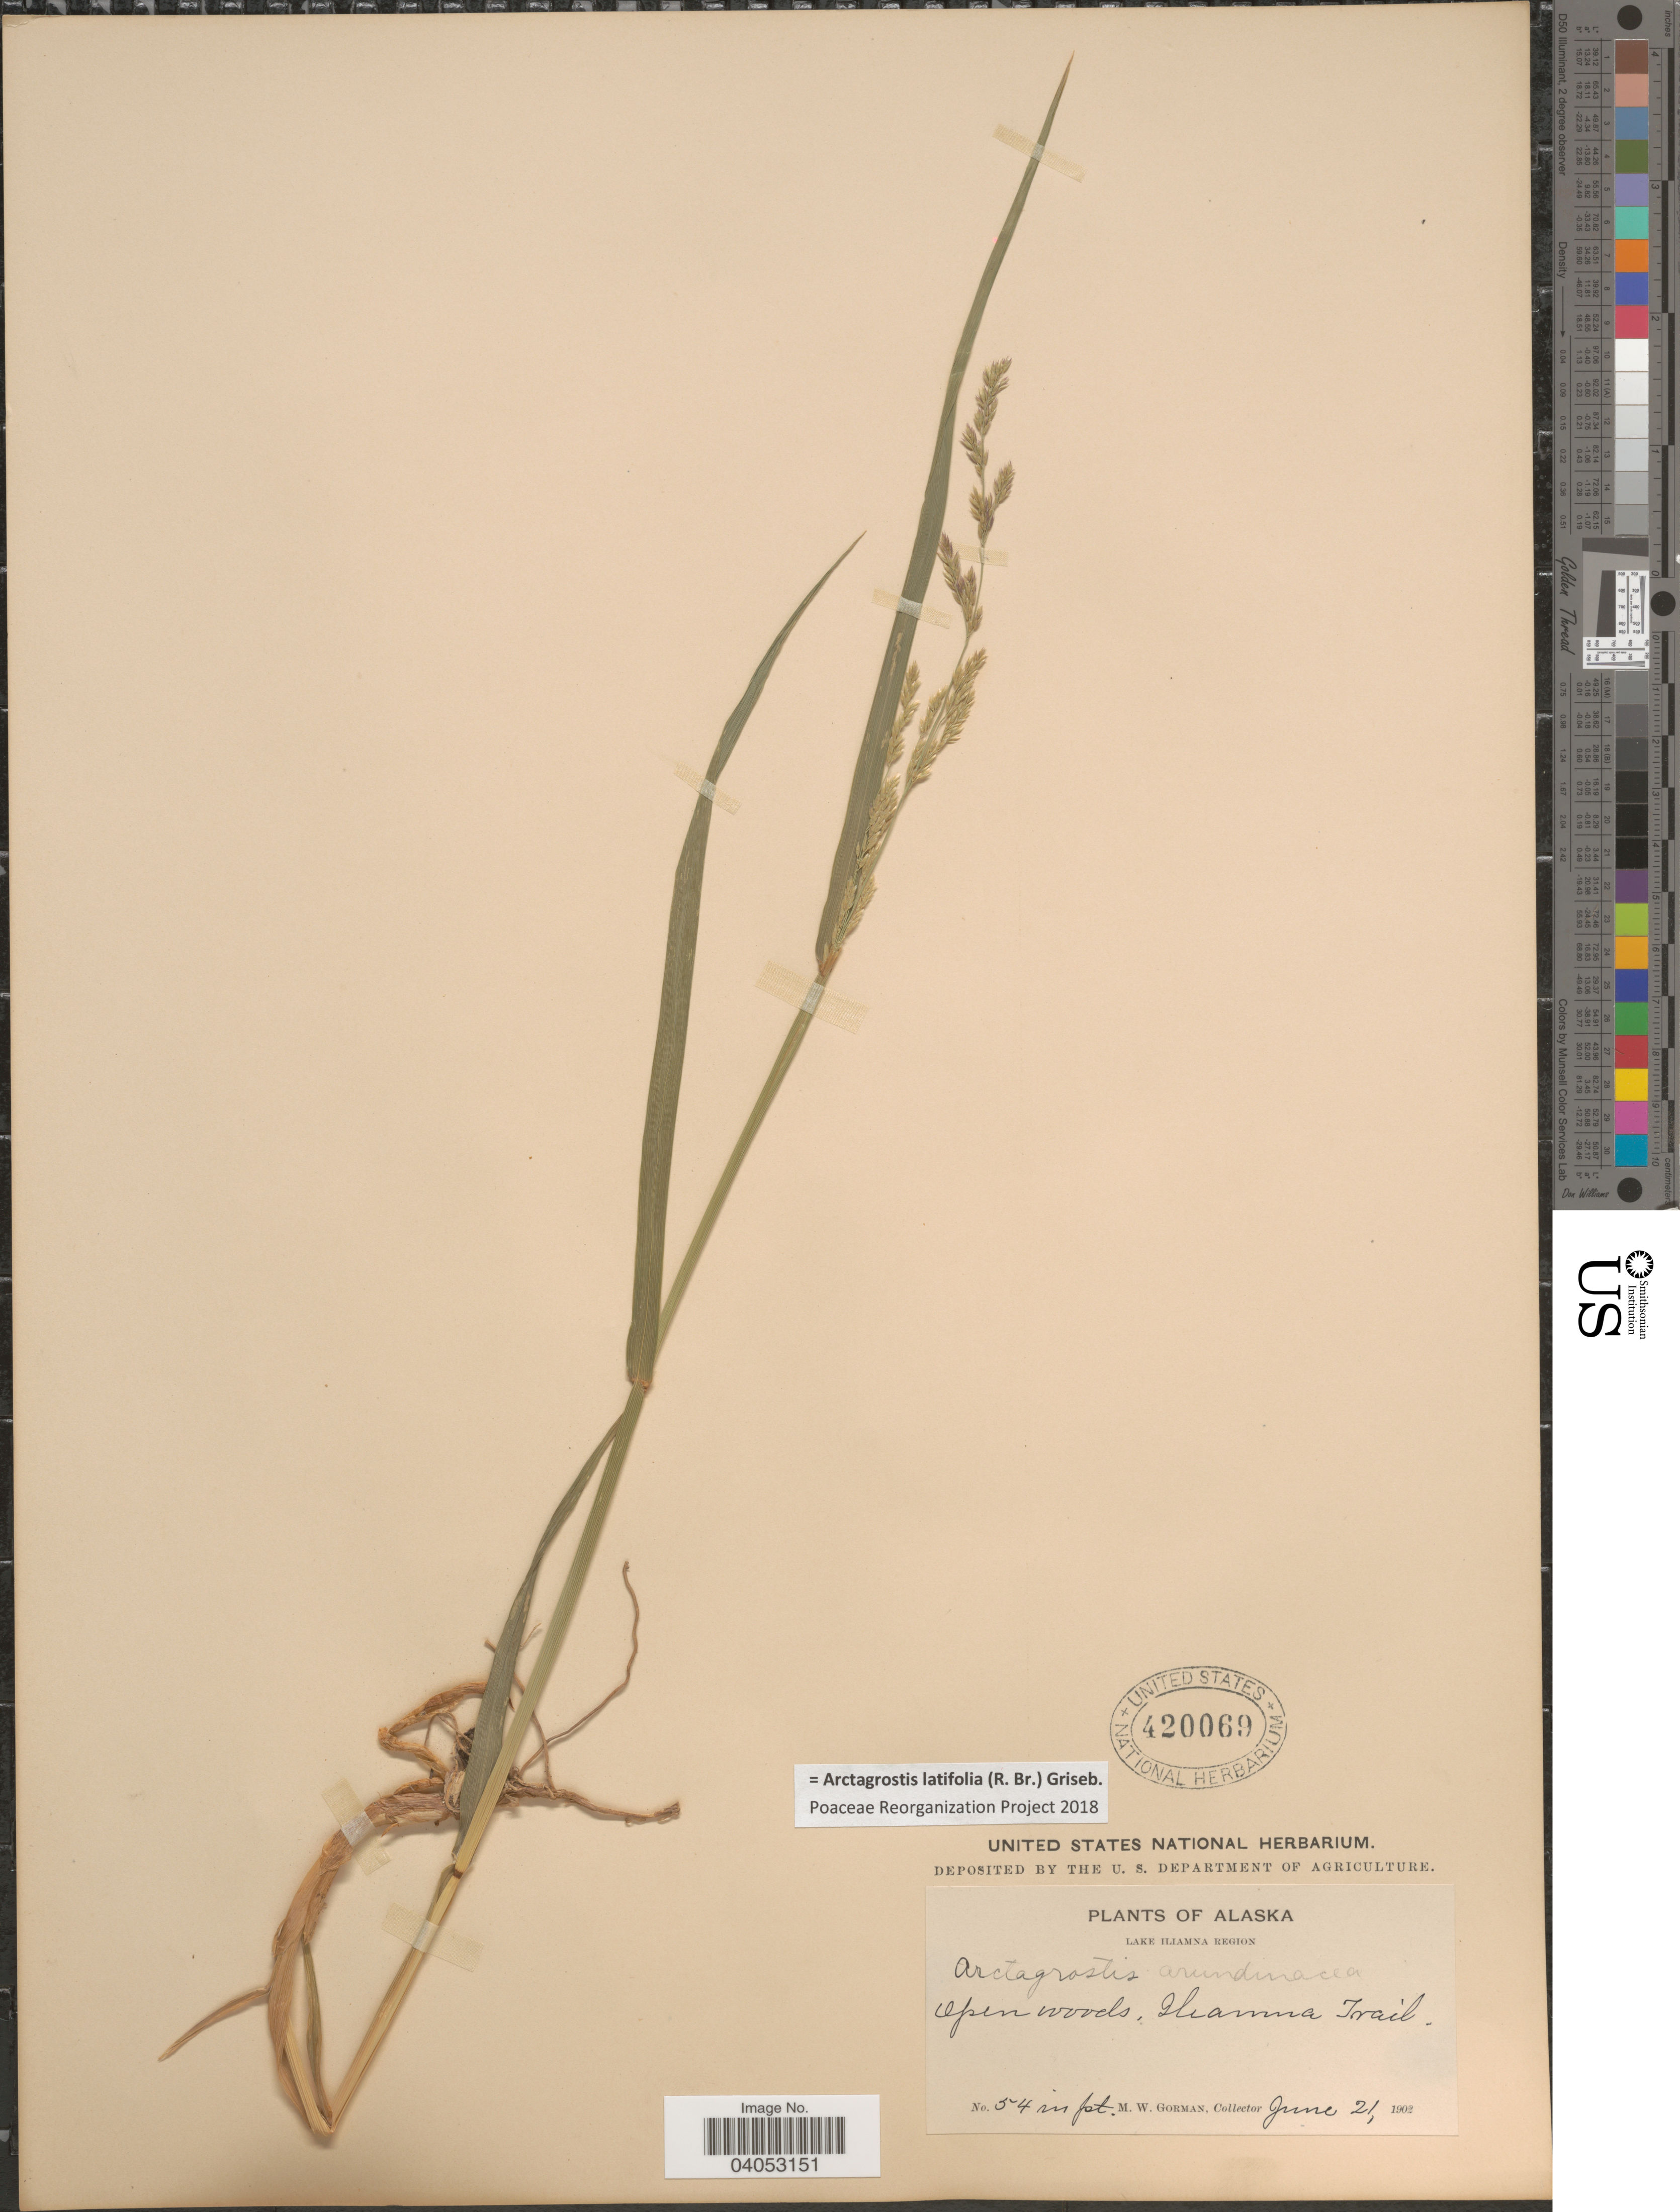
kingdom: Plantae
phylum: Tracheophyta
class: Liliopsida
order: Poales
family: Poaceae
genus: Arctagrostis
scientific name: Arctagrostis latifolia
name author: (R. Br.) Griseb.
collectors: M. W. Gorman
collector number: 54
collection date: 1902-06-21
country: United States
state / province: Alaska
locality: Lake Iliamna Region. Iliamna Trail.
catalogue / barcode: US 420069